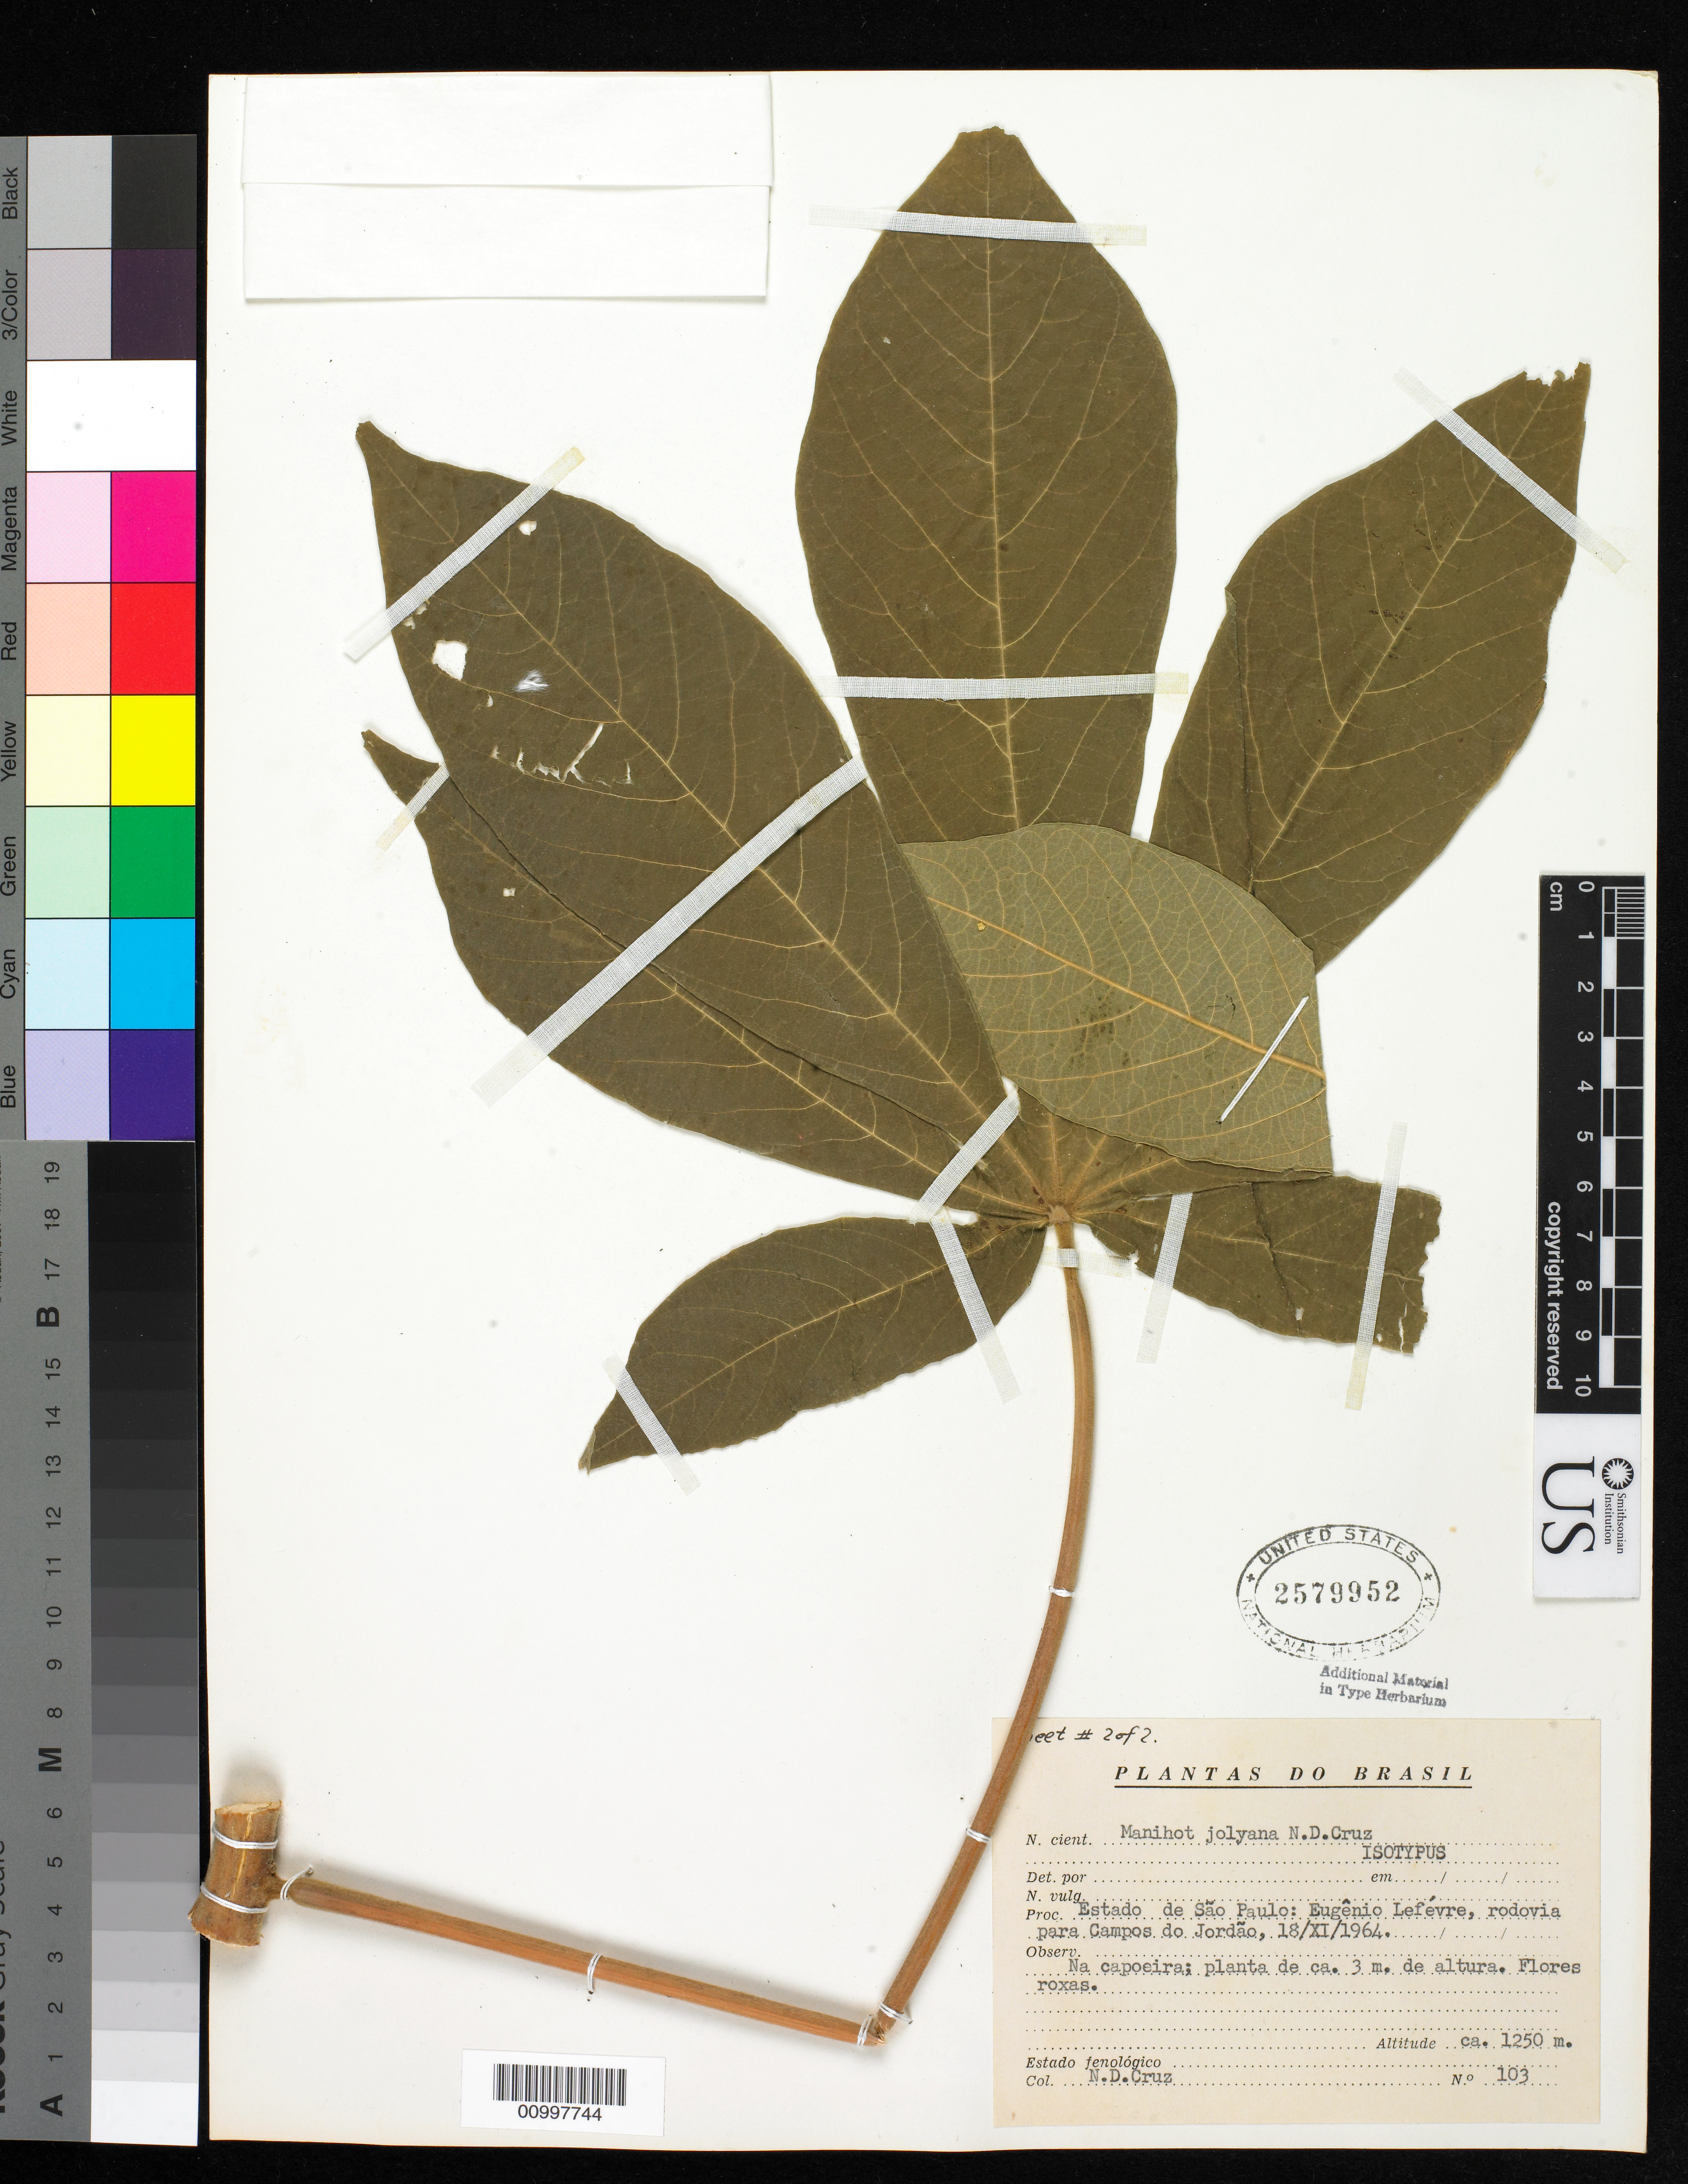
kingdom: Plantae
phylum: Tracheophyta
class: Magnoliopsida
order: Malpighiales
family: Euphorbiaceae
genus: Manihot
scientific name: Manihot jolyana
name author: Cruz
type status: Isotype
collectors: N. D. Cruz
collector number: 103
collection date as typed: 18 Nov 1964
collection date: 1964-11-18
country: Brazil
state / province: São Paulo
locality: Eugênio Lefévre, rodovia para Campos do Jordão.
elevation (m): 1250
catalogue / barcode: US 2579952